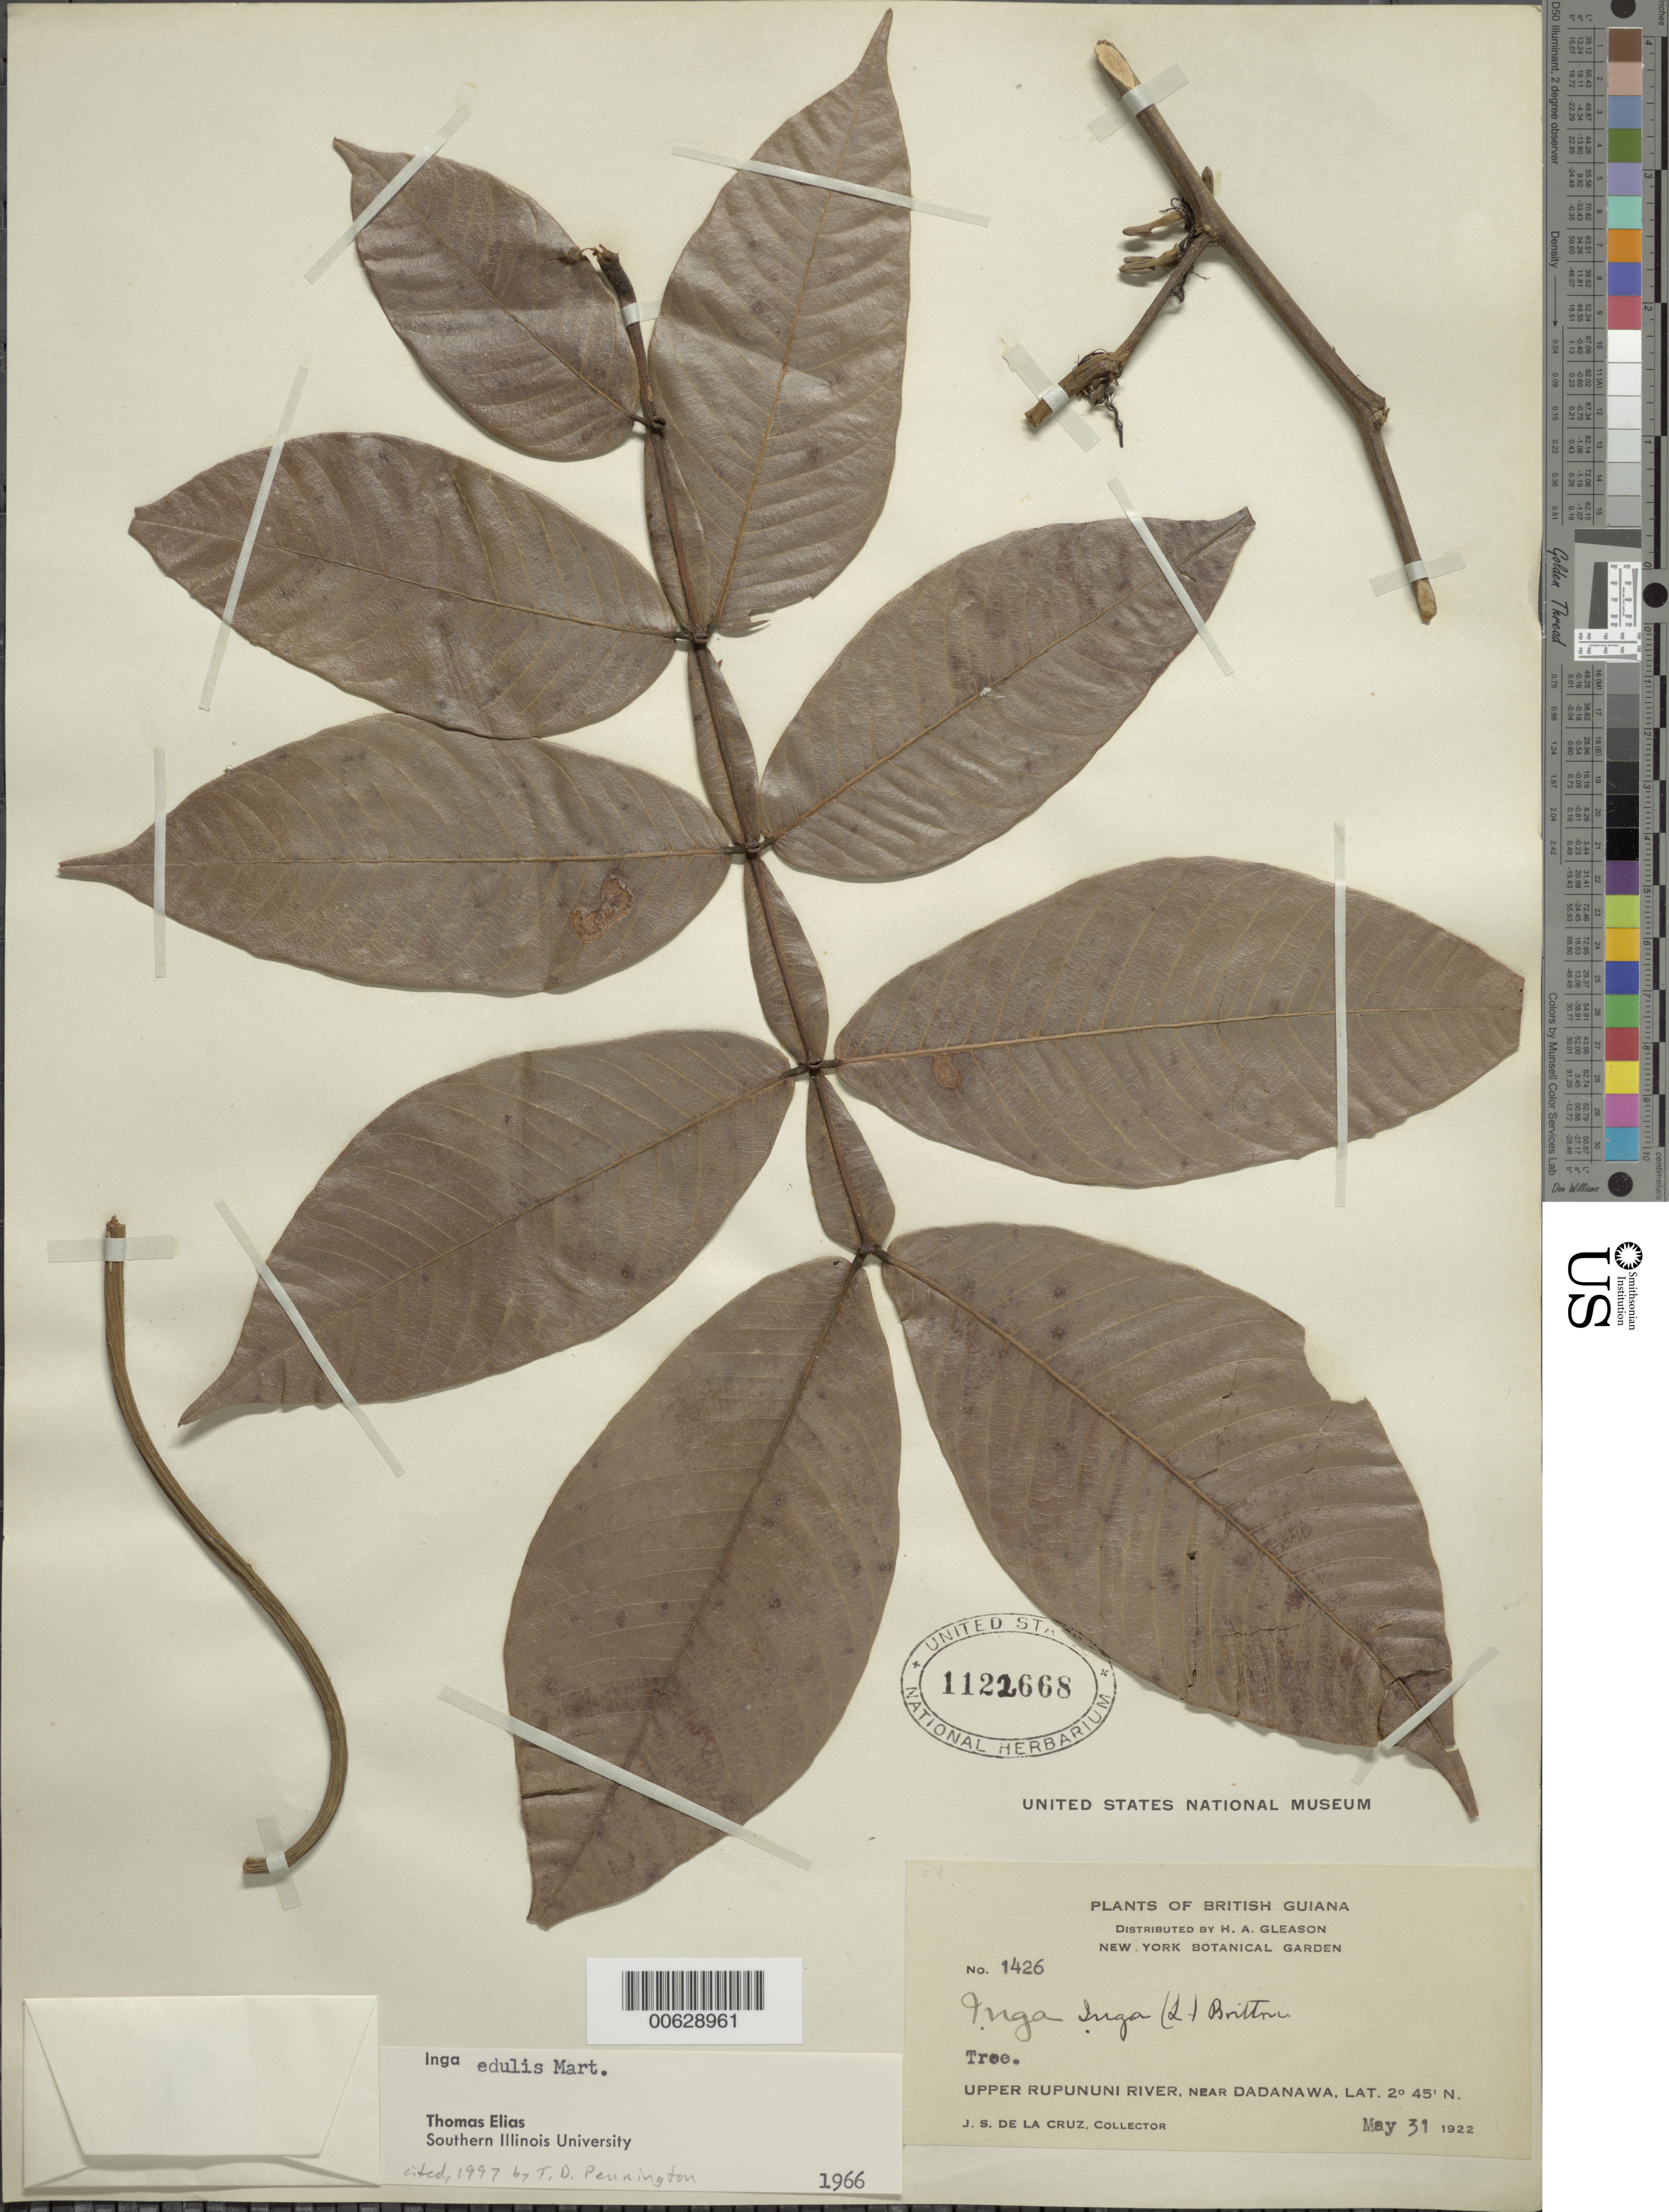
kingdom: Plantae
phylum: Tracheophyta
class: Magnoliopsida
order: Fabales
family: Fabaceae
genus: Inga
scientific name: Inga edulis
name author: Mart.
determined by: Elias, Thomas S.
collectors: J. S. de la Cruz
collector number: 1426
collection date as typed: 31-May-22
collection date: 1922-05-31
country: Guyana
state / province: U. Takutu-U. Essequibo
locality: Dadanawa, vic., upper Rupununi R.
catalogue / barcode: US 1122668